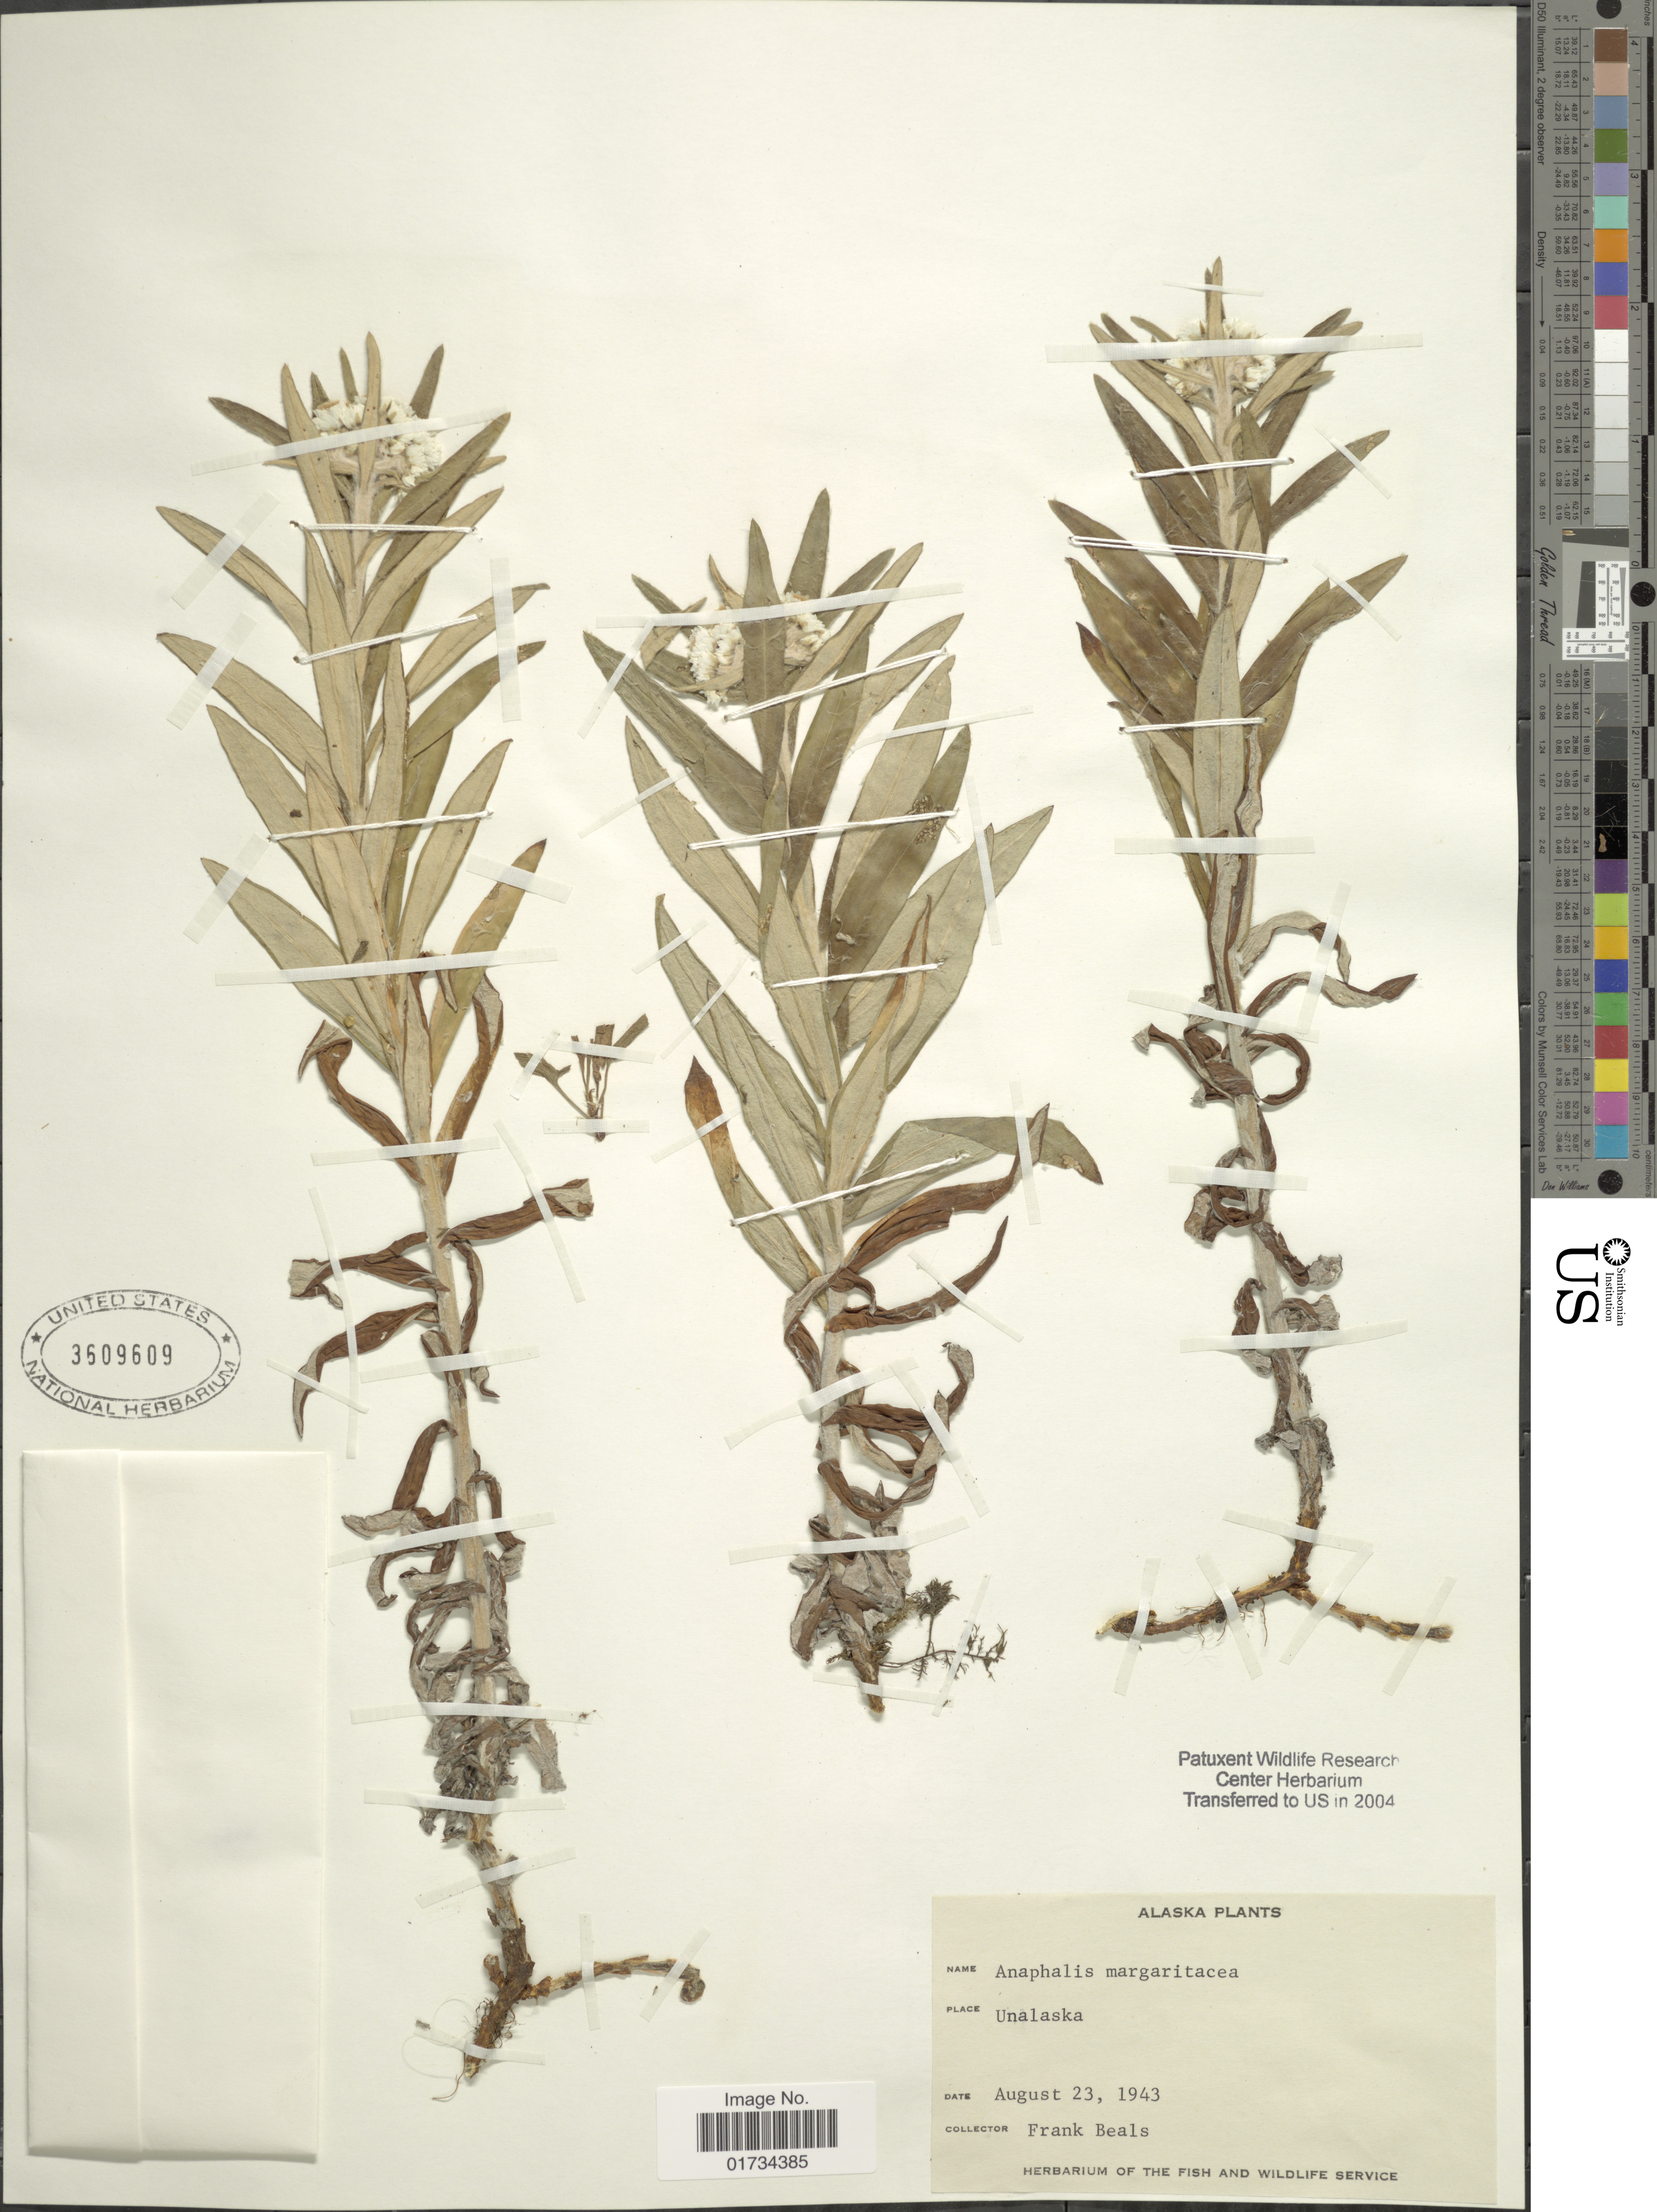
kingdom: Plantae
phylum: Tracheophyta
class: Magnoliopsida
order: Asterales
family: Asteraceae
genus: Anaphalis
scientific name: Anaphalis subalpina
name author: (A. Gray) Rydb.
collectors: F. Beals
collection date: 1943-08-23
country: United States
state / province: Alaska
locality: Alaska. Unalaska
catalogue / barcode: US 3609609